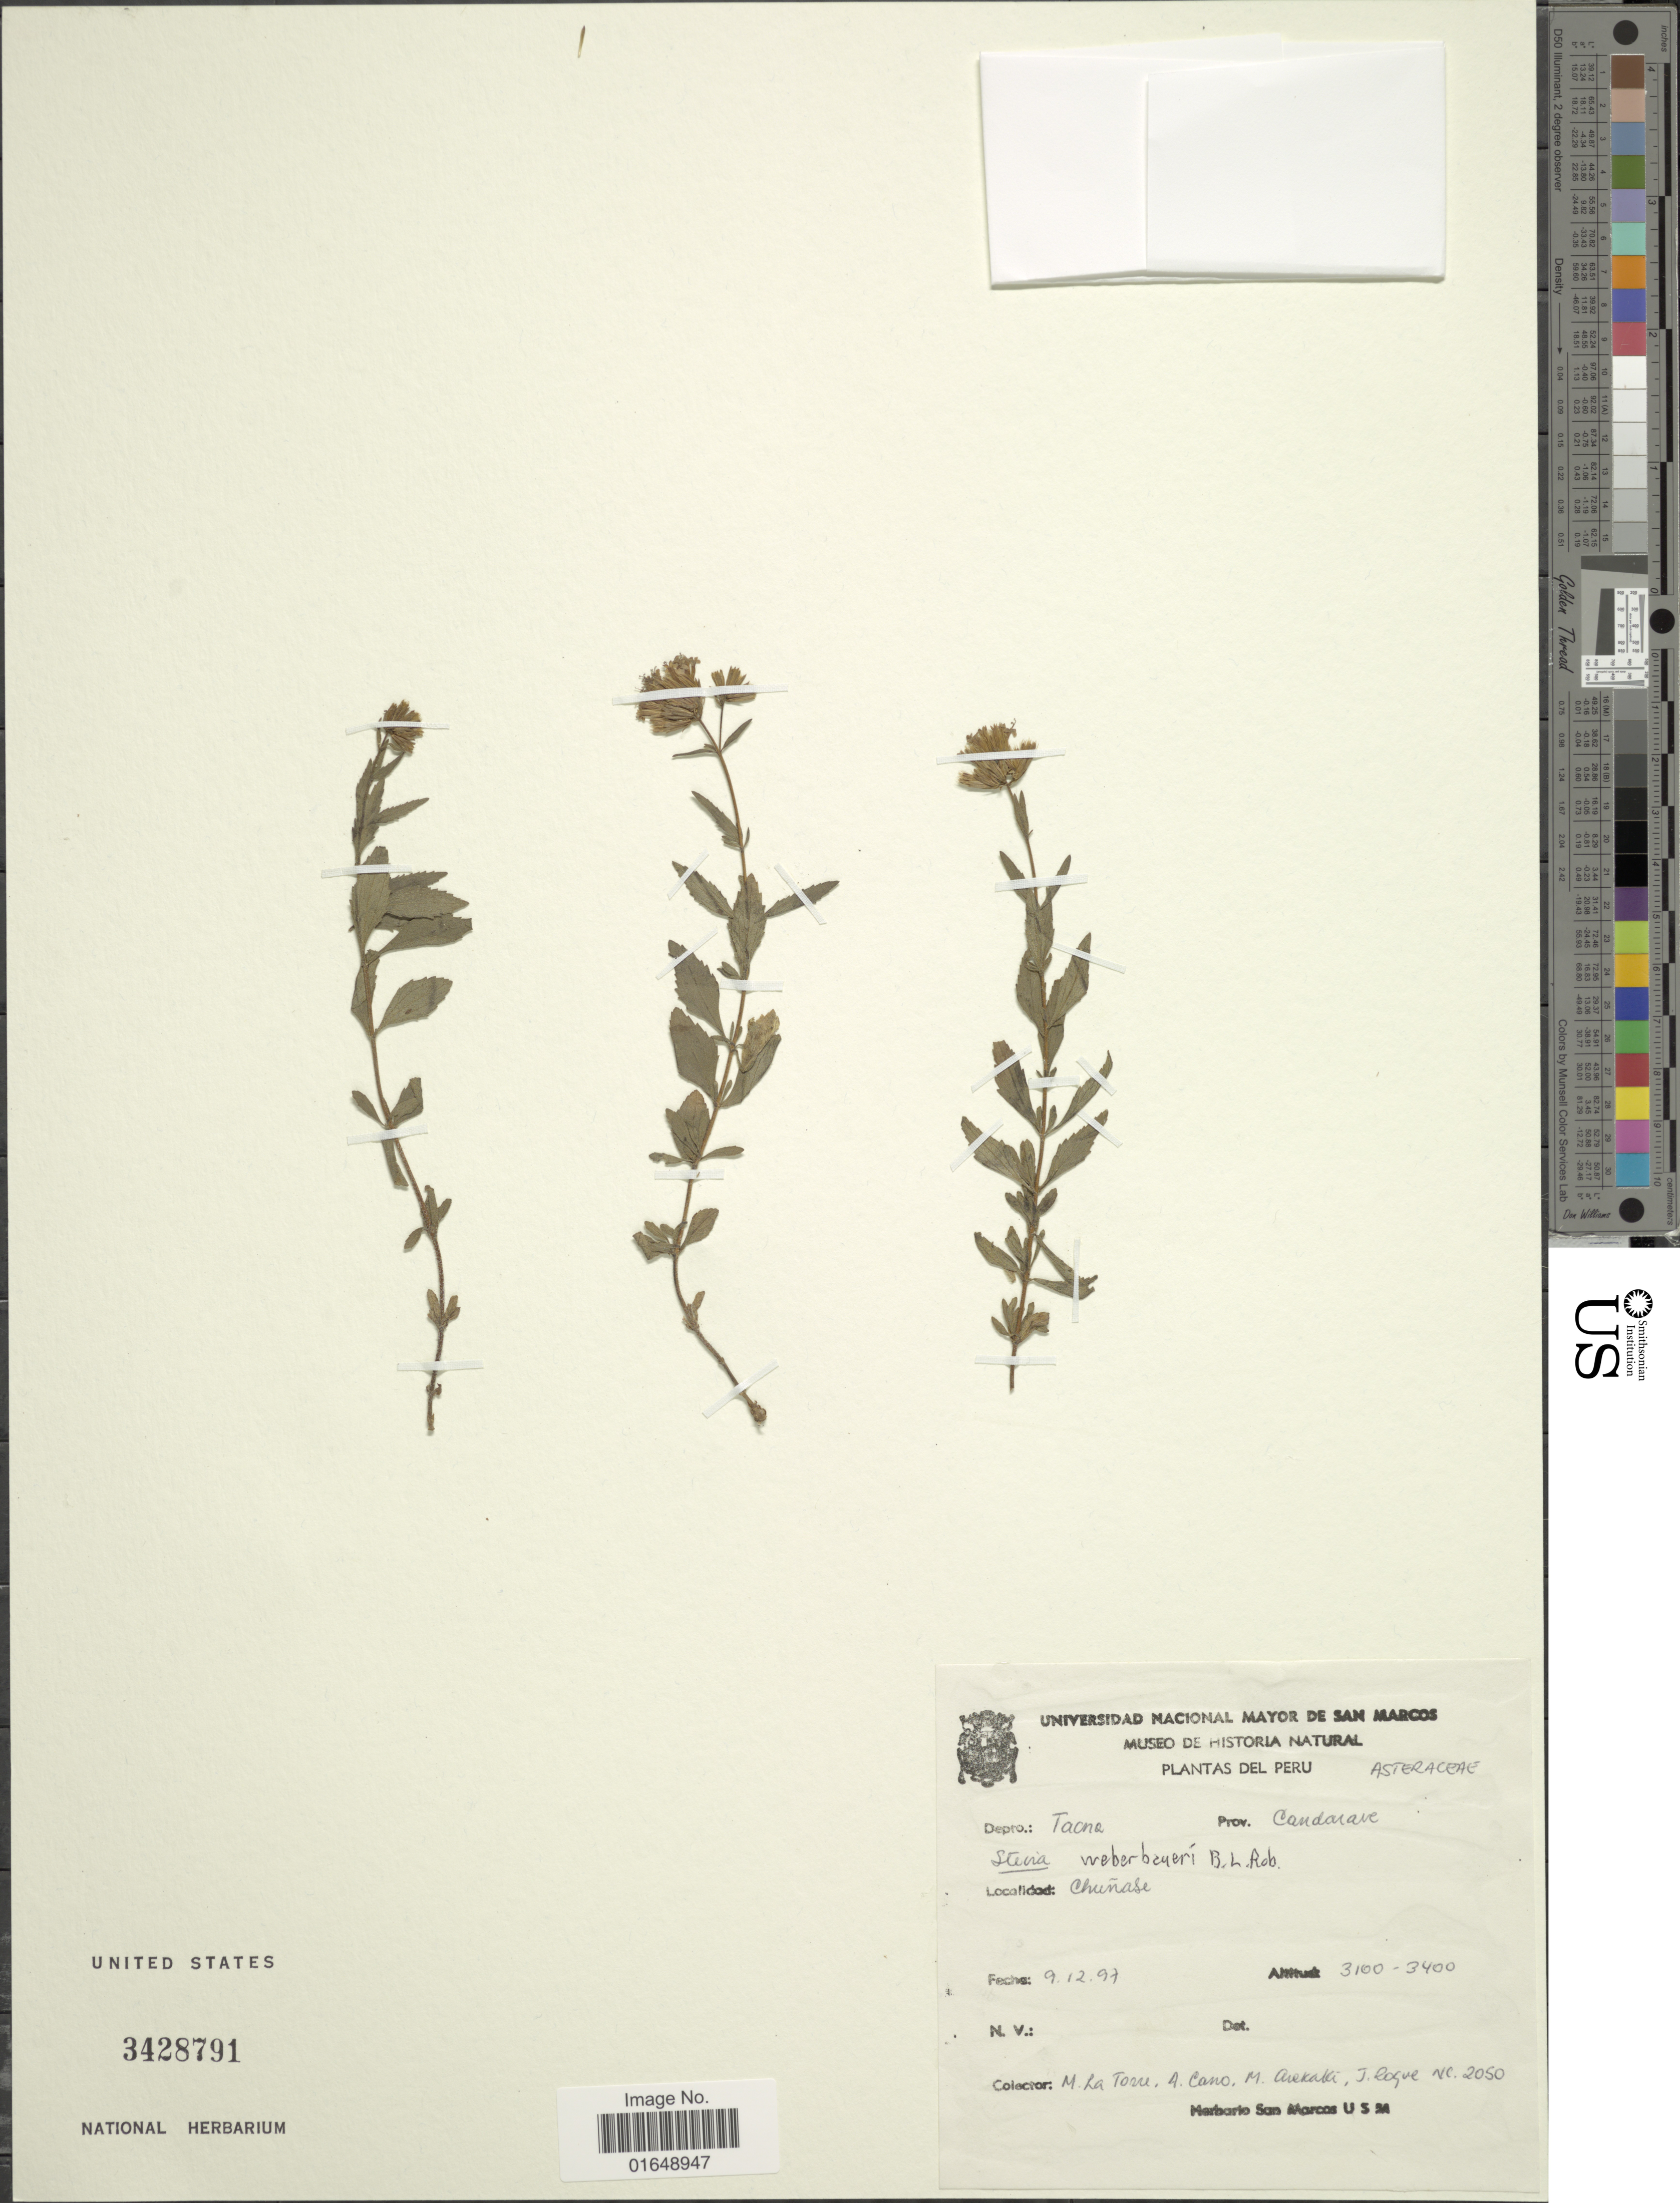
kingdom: Plantae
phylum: Tracheophyta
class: Magnoliopsida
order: Asterales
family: Asteraceae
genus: Stevia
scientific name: Stevia weberbaueri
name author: B.L. Rob.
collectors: M. I. La Torre, A. Cano, M. Arekaki & J. Roque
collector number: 2050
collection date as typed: Transcribed d/m/y: 9/12/97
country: Peru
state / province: Tacna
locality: Prov. Candarave., Chuñase.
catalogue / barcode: US 3428791